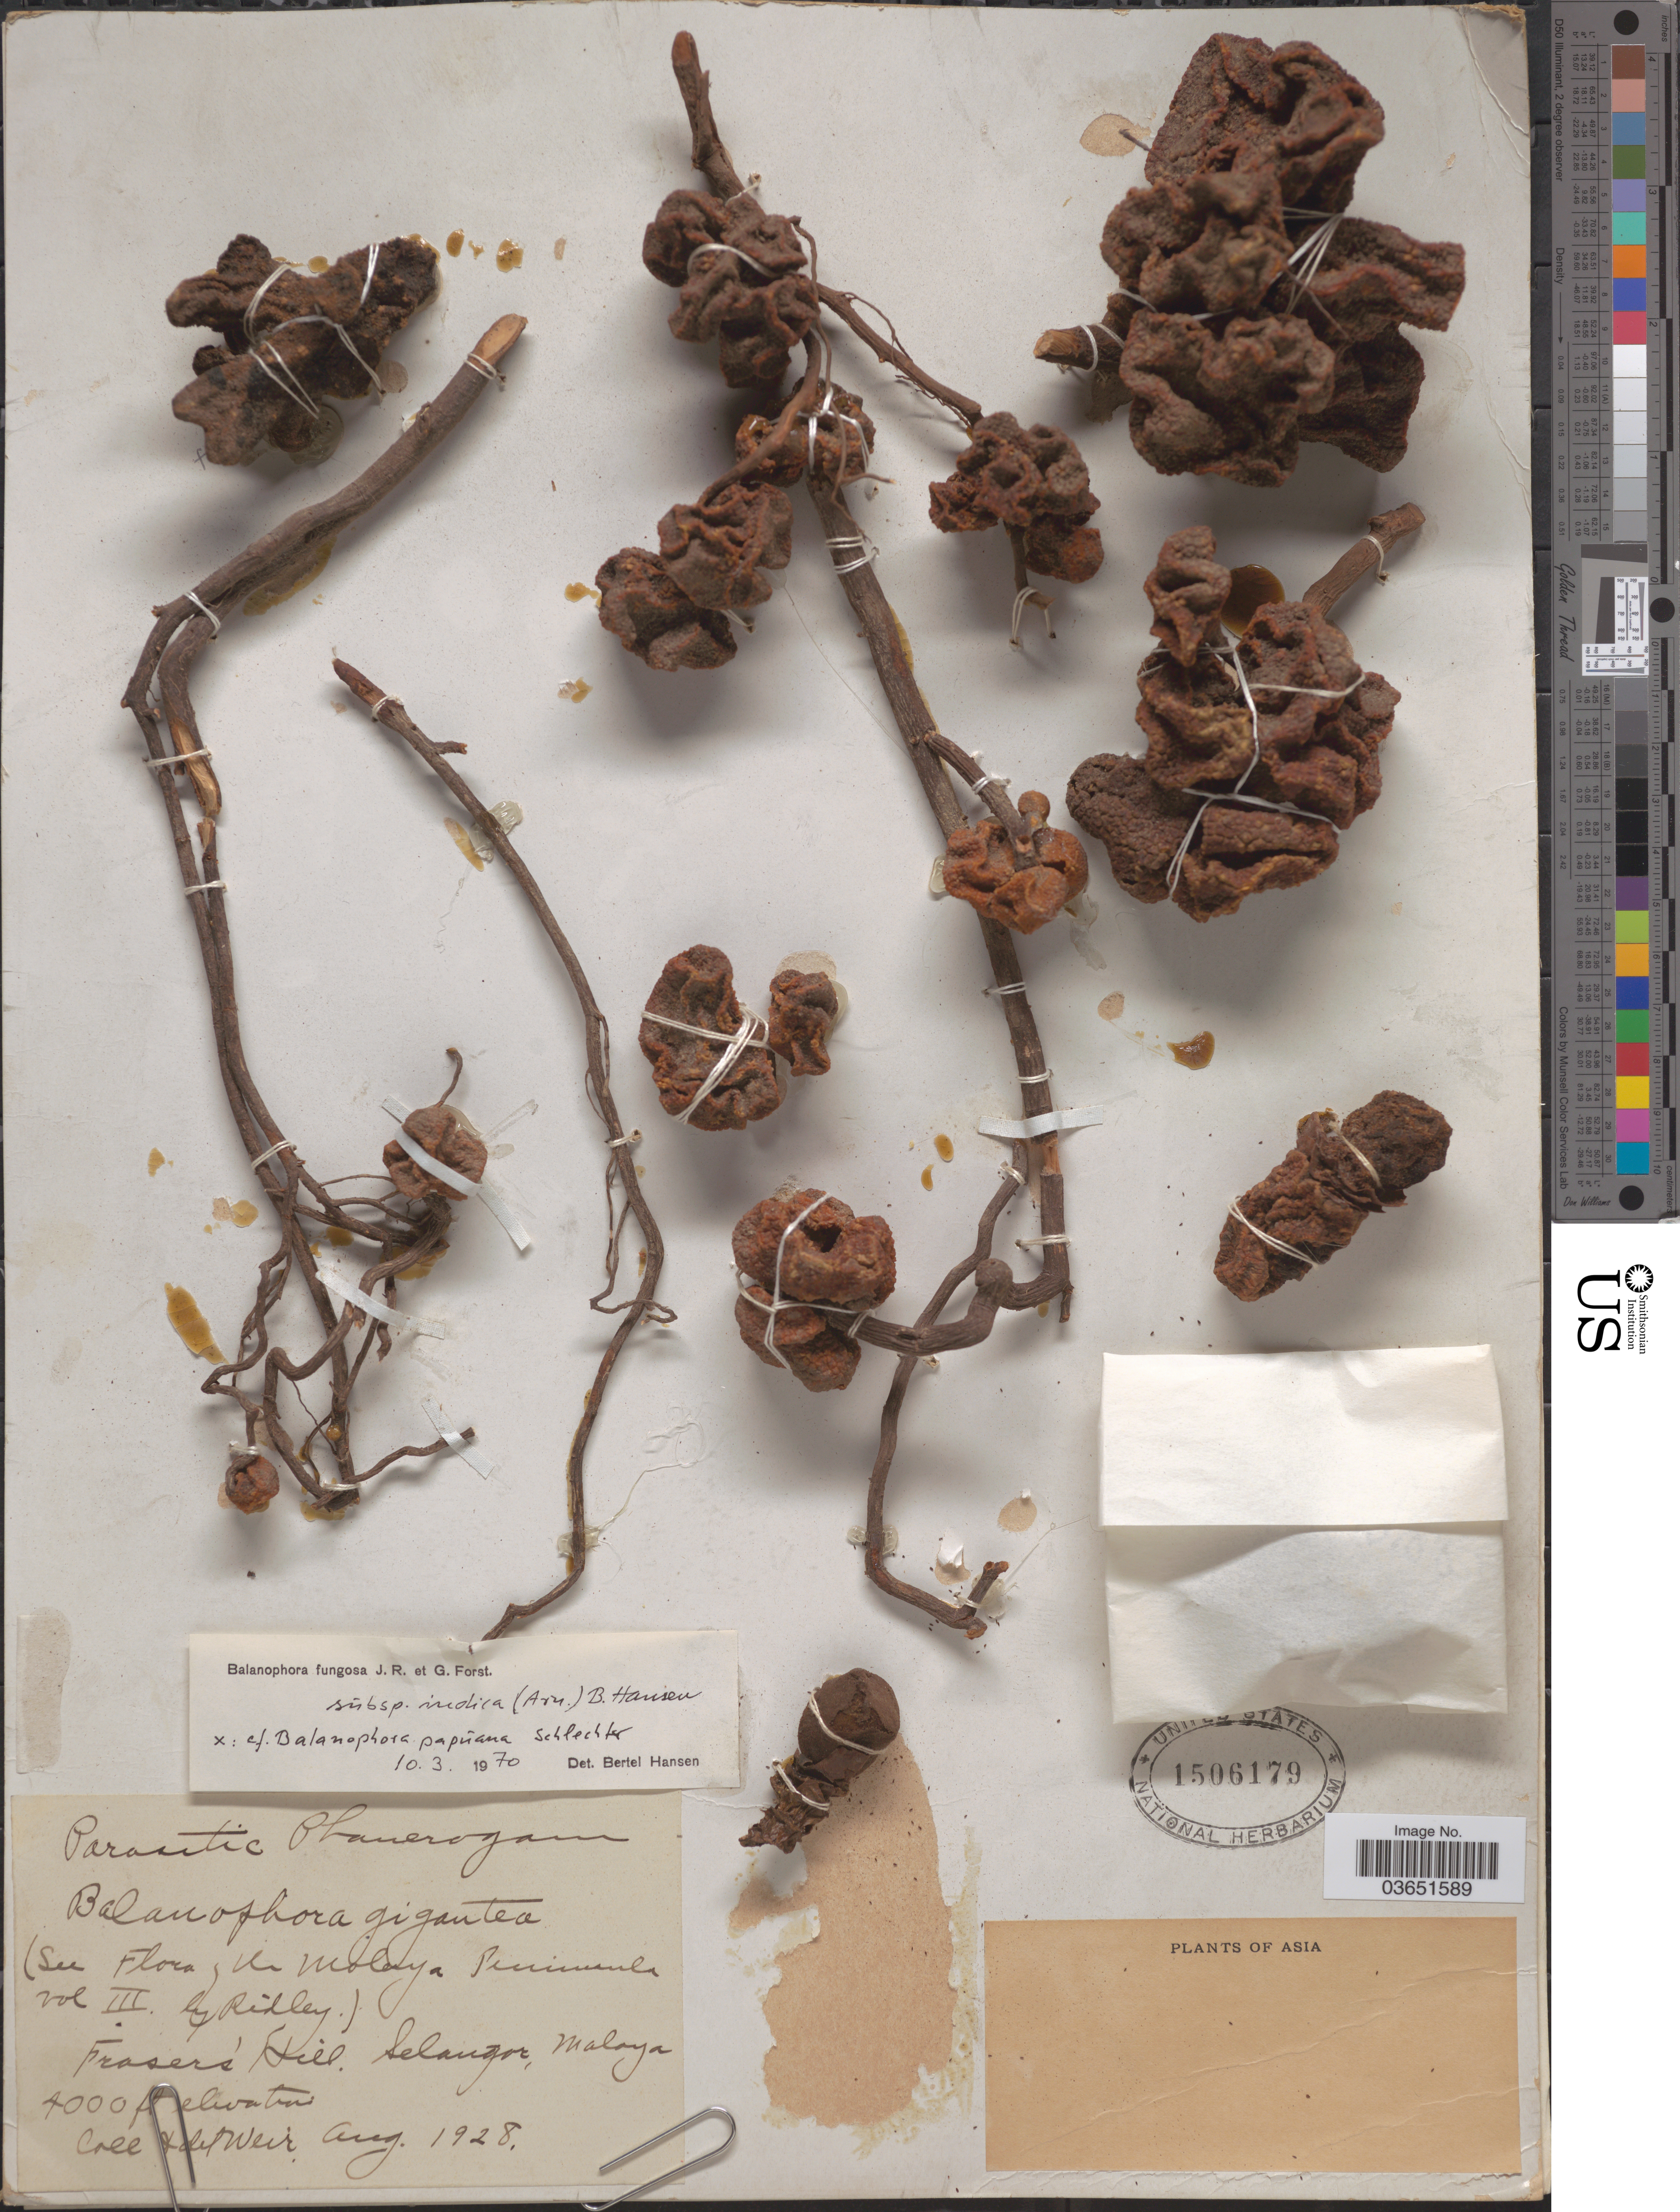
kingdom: Plantae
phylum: Tracheophyta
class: Magnoliopsida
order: Santalales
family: Balanophoraceae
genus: Balanophora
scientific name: Balanophora fungosa subsp. indica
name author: (Arn.) B. Hansen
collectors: Weir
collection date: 1928-08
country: Malaysia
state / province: Selangor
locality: Fraser's Hill. Malaya.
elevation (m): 1219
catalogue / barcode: US 1506179